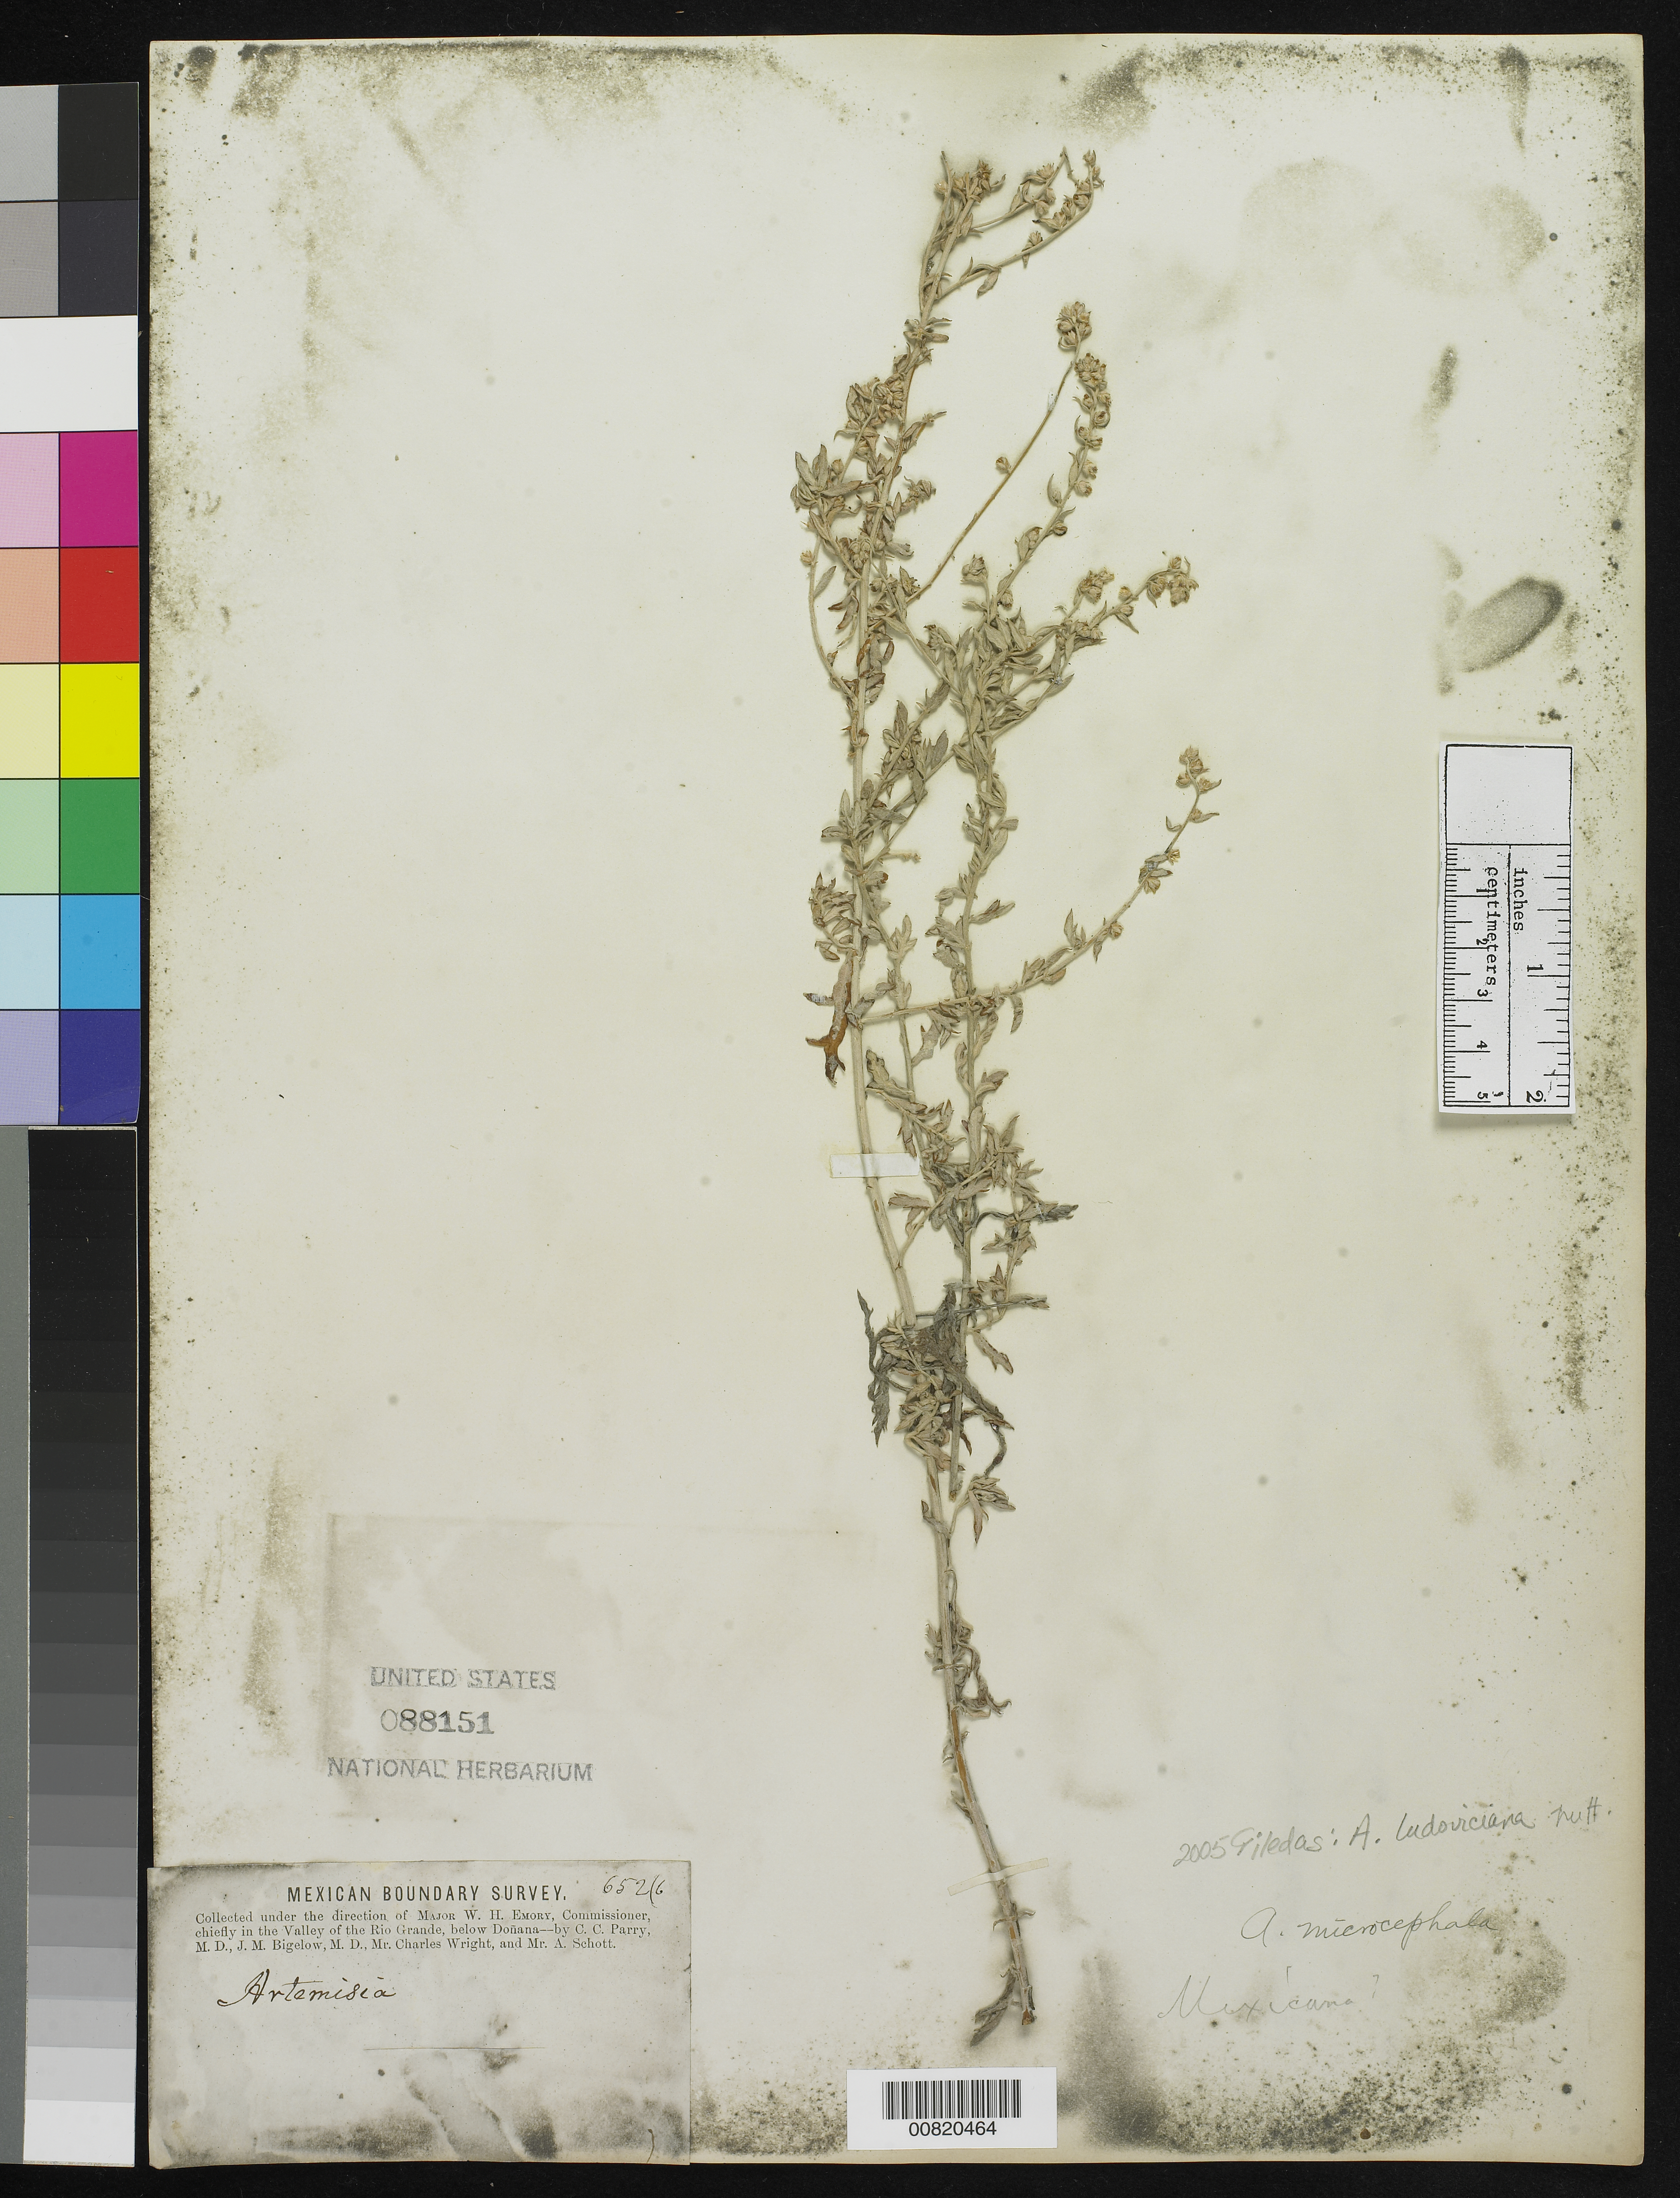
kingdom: Plantae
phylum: Tracheophyta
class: Magnoliopsida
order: Asterales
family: Asteraceae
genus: Artemisia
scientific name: Artemisia ludoviciana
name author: Nutt.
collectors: C. C. Parry, J. M. Bigelow, C. Wright & A. C. V. Schott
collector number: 652b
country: United States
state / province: New Mexico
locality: Valley of the Rio Grande, below Doñana, New Mexico.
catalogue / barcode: US 88151